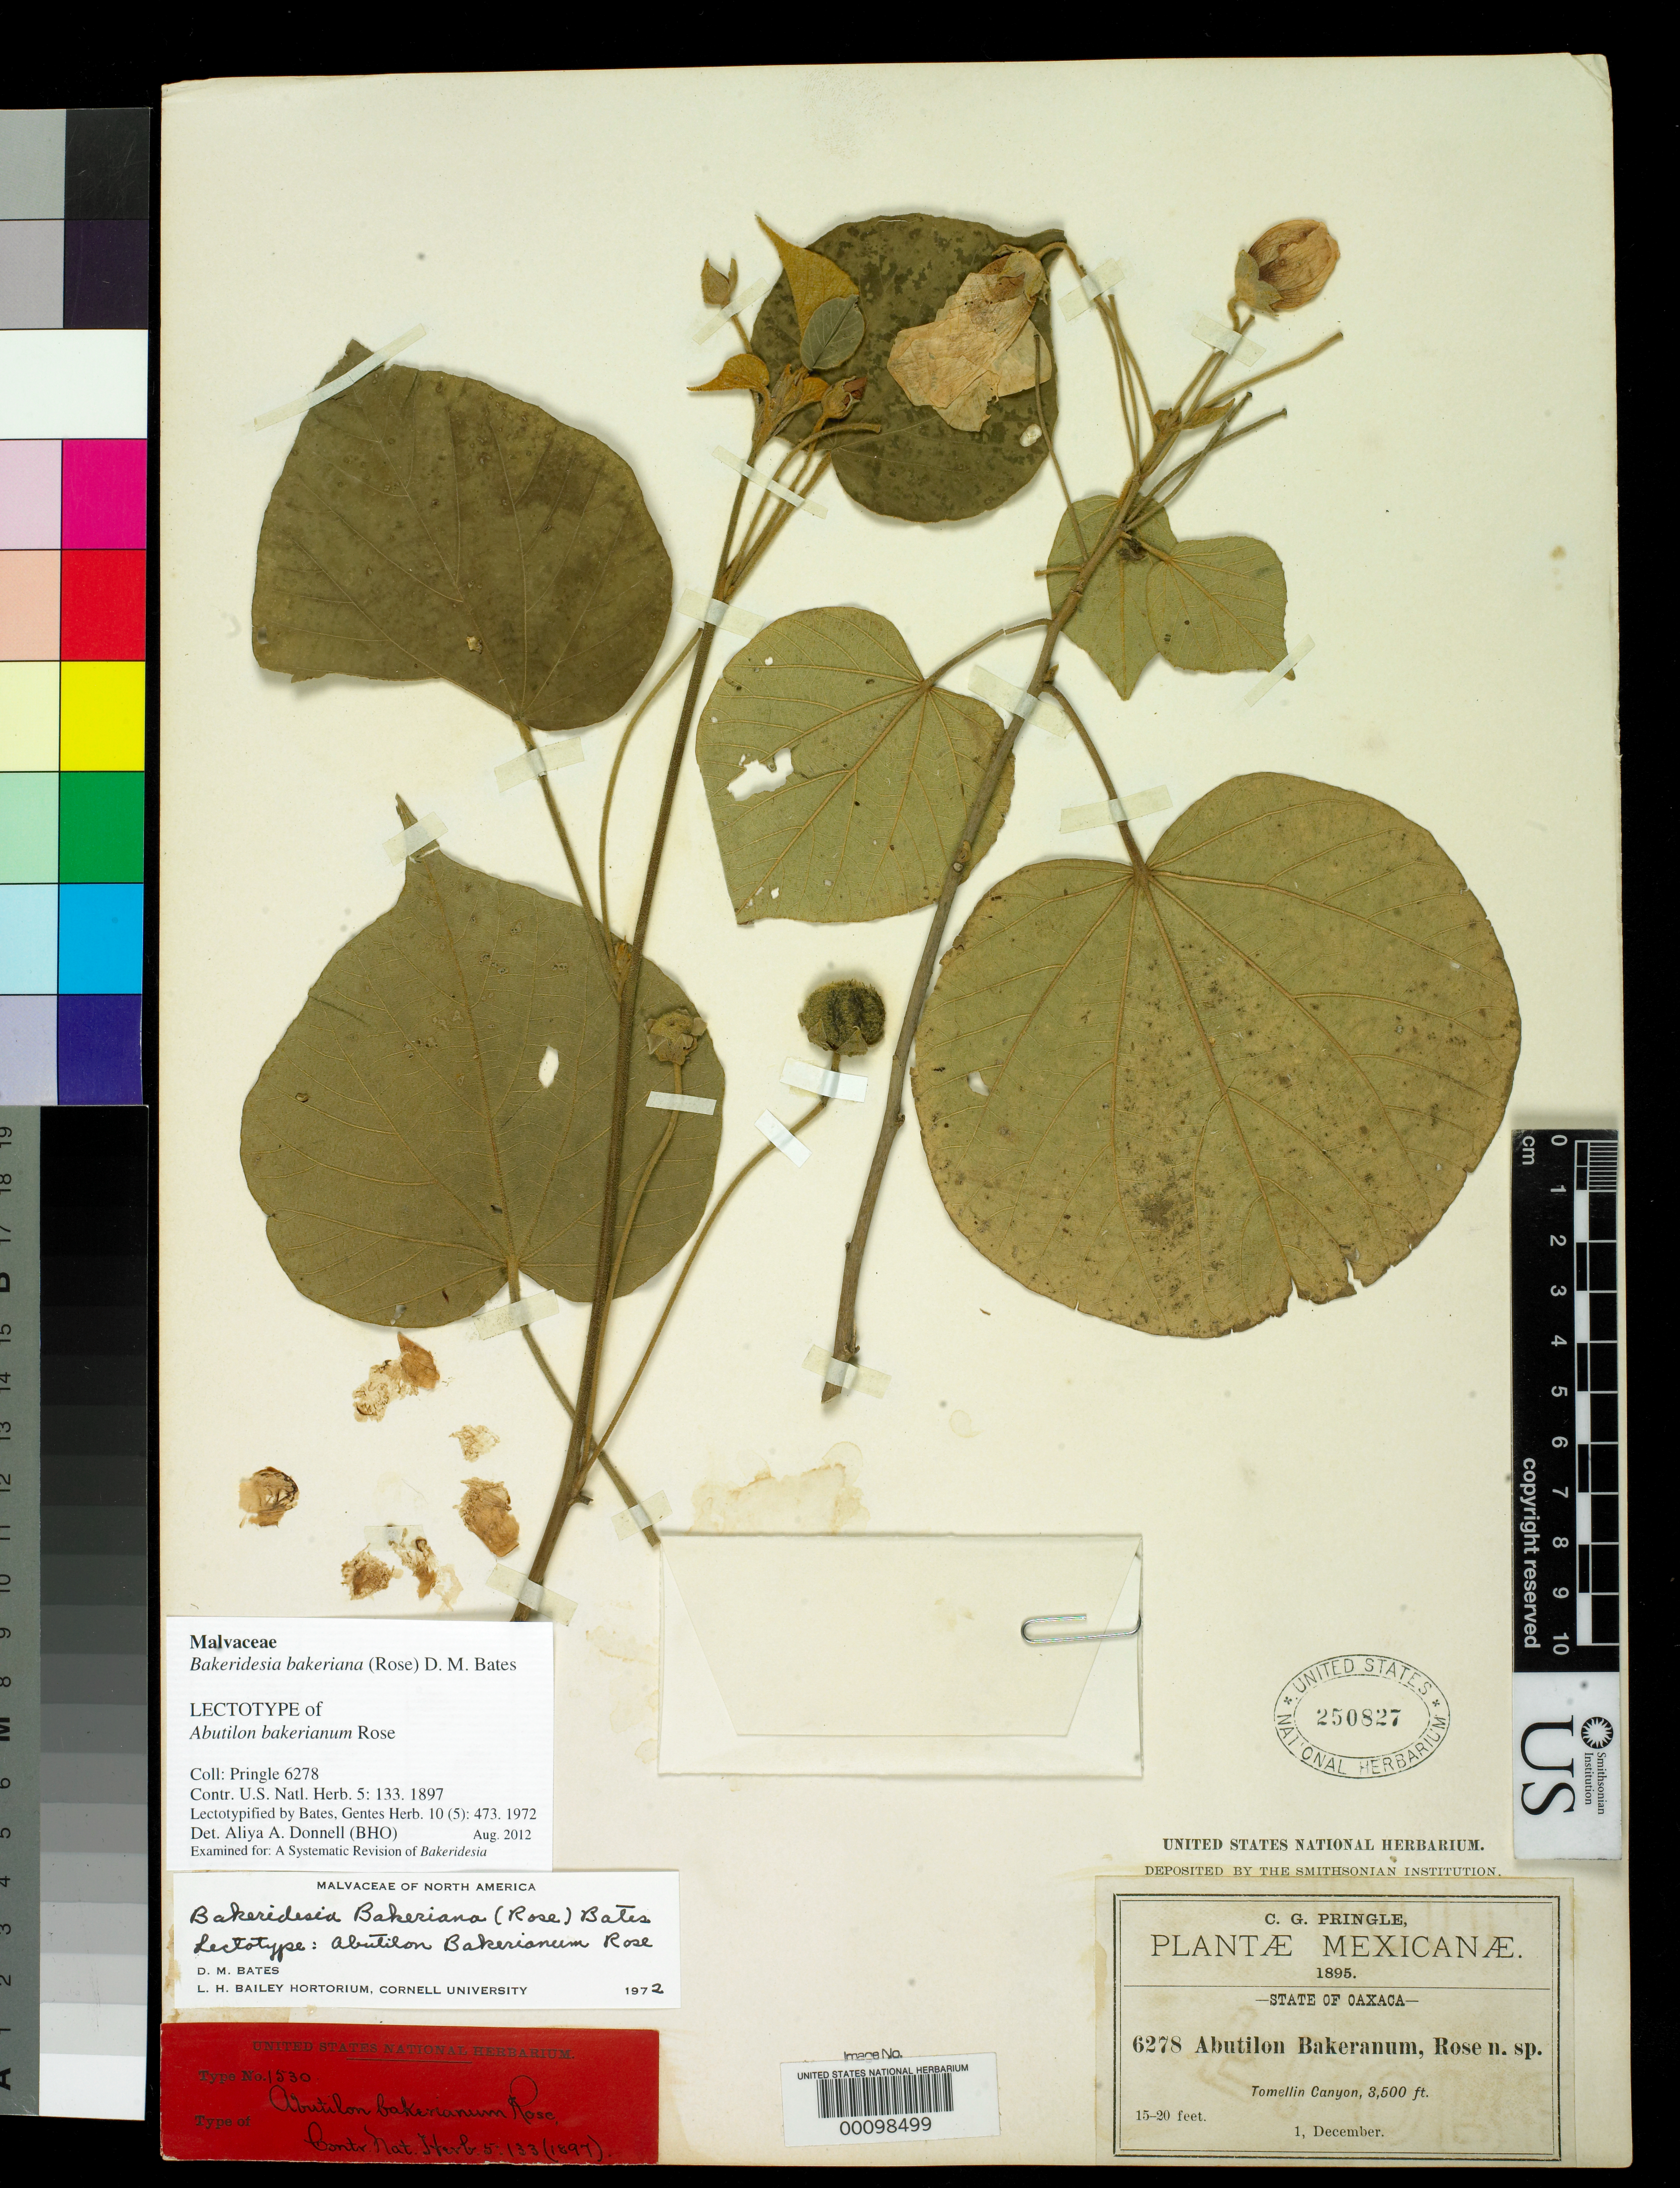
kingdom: Plantae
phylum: Tracheophyta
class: Magnoliopsida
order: Malvales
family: Malvaceae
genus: Abutilon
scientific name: Abutilon bakerianum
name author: Rose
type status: Lectotype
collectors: C. G. Pringle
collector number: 6278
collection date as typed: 01 Dec 1895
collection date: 1895-12-01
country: Mexico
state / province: Oaxaca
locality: Tomellin Canyon.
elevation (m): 1067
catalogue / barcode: US 250827